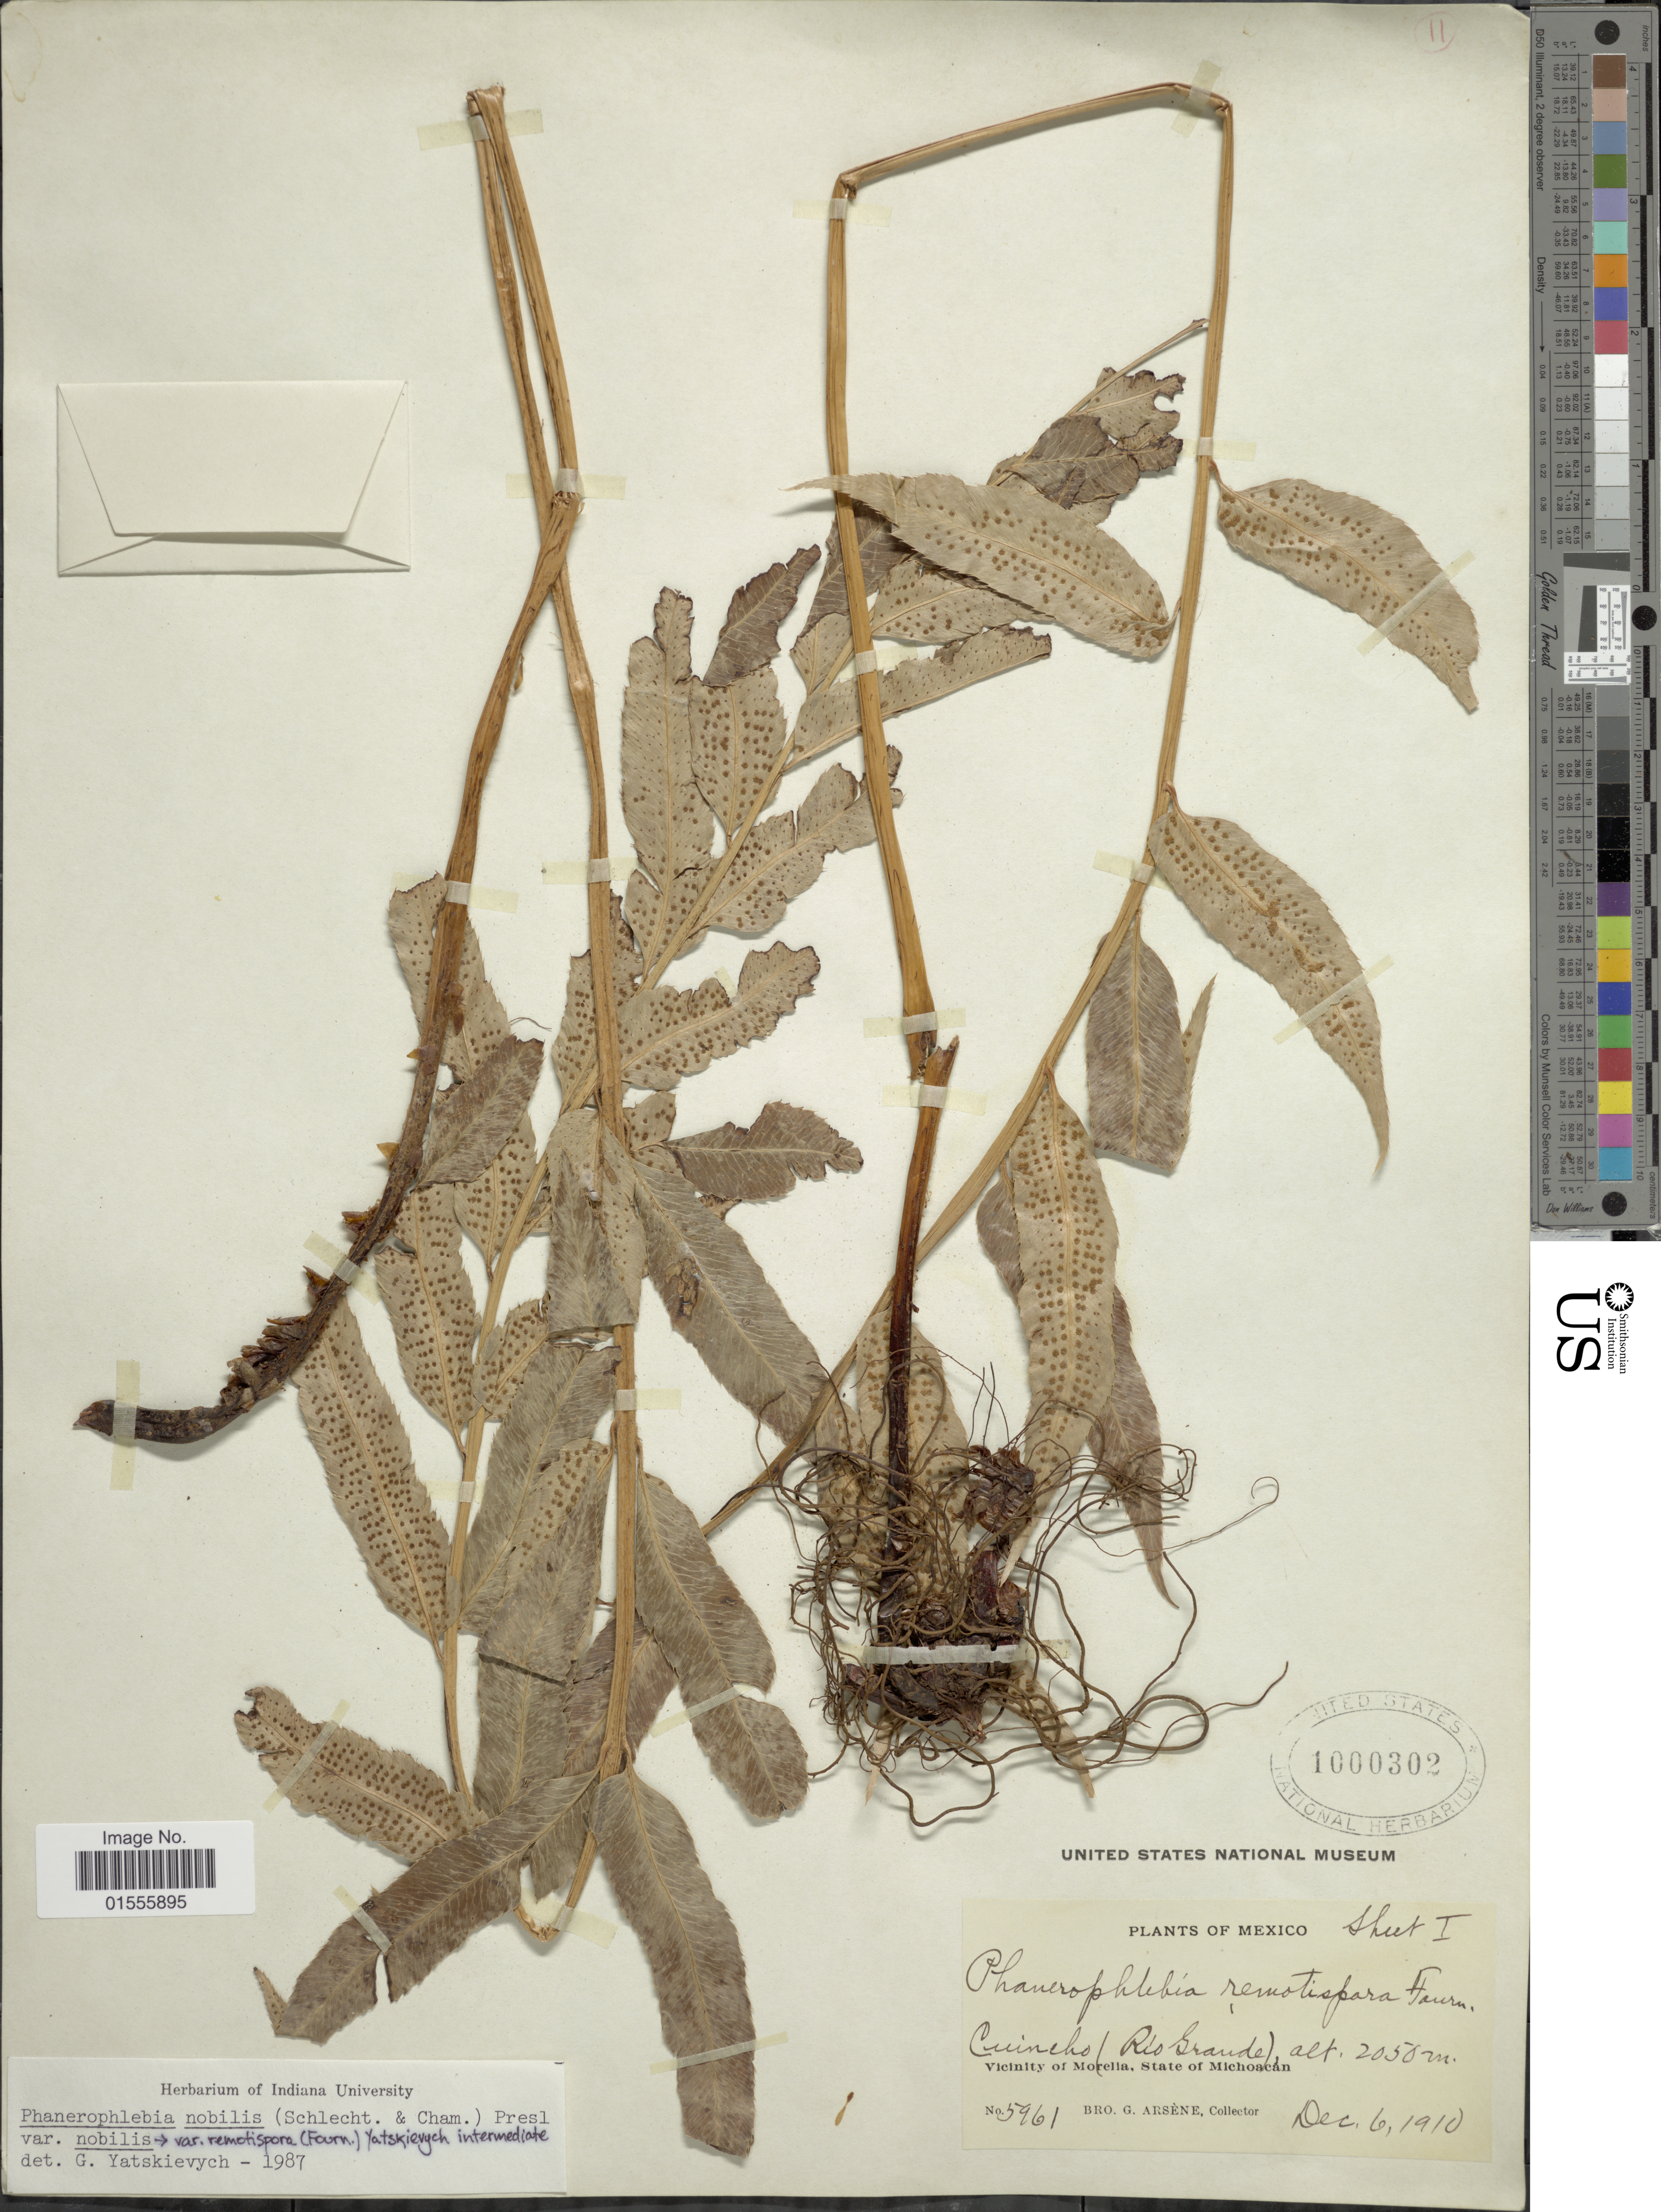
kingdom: Plantae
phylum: Tracheophyta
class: Polypodiopsida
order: Polypodiales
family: Dryopteridaceae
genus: Phanerophlebia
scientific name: Phanerophlebia nobilis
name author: (Schltdl. & Cham.) C. Presl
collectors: Bro. G. Arsène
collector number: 5961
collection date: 1910-12-06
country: Mexico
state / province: Michoacán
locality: Cuincho (Rio Grande), Vicinity of Morelia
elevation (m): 2050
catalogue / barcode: US 1000302